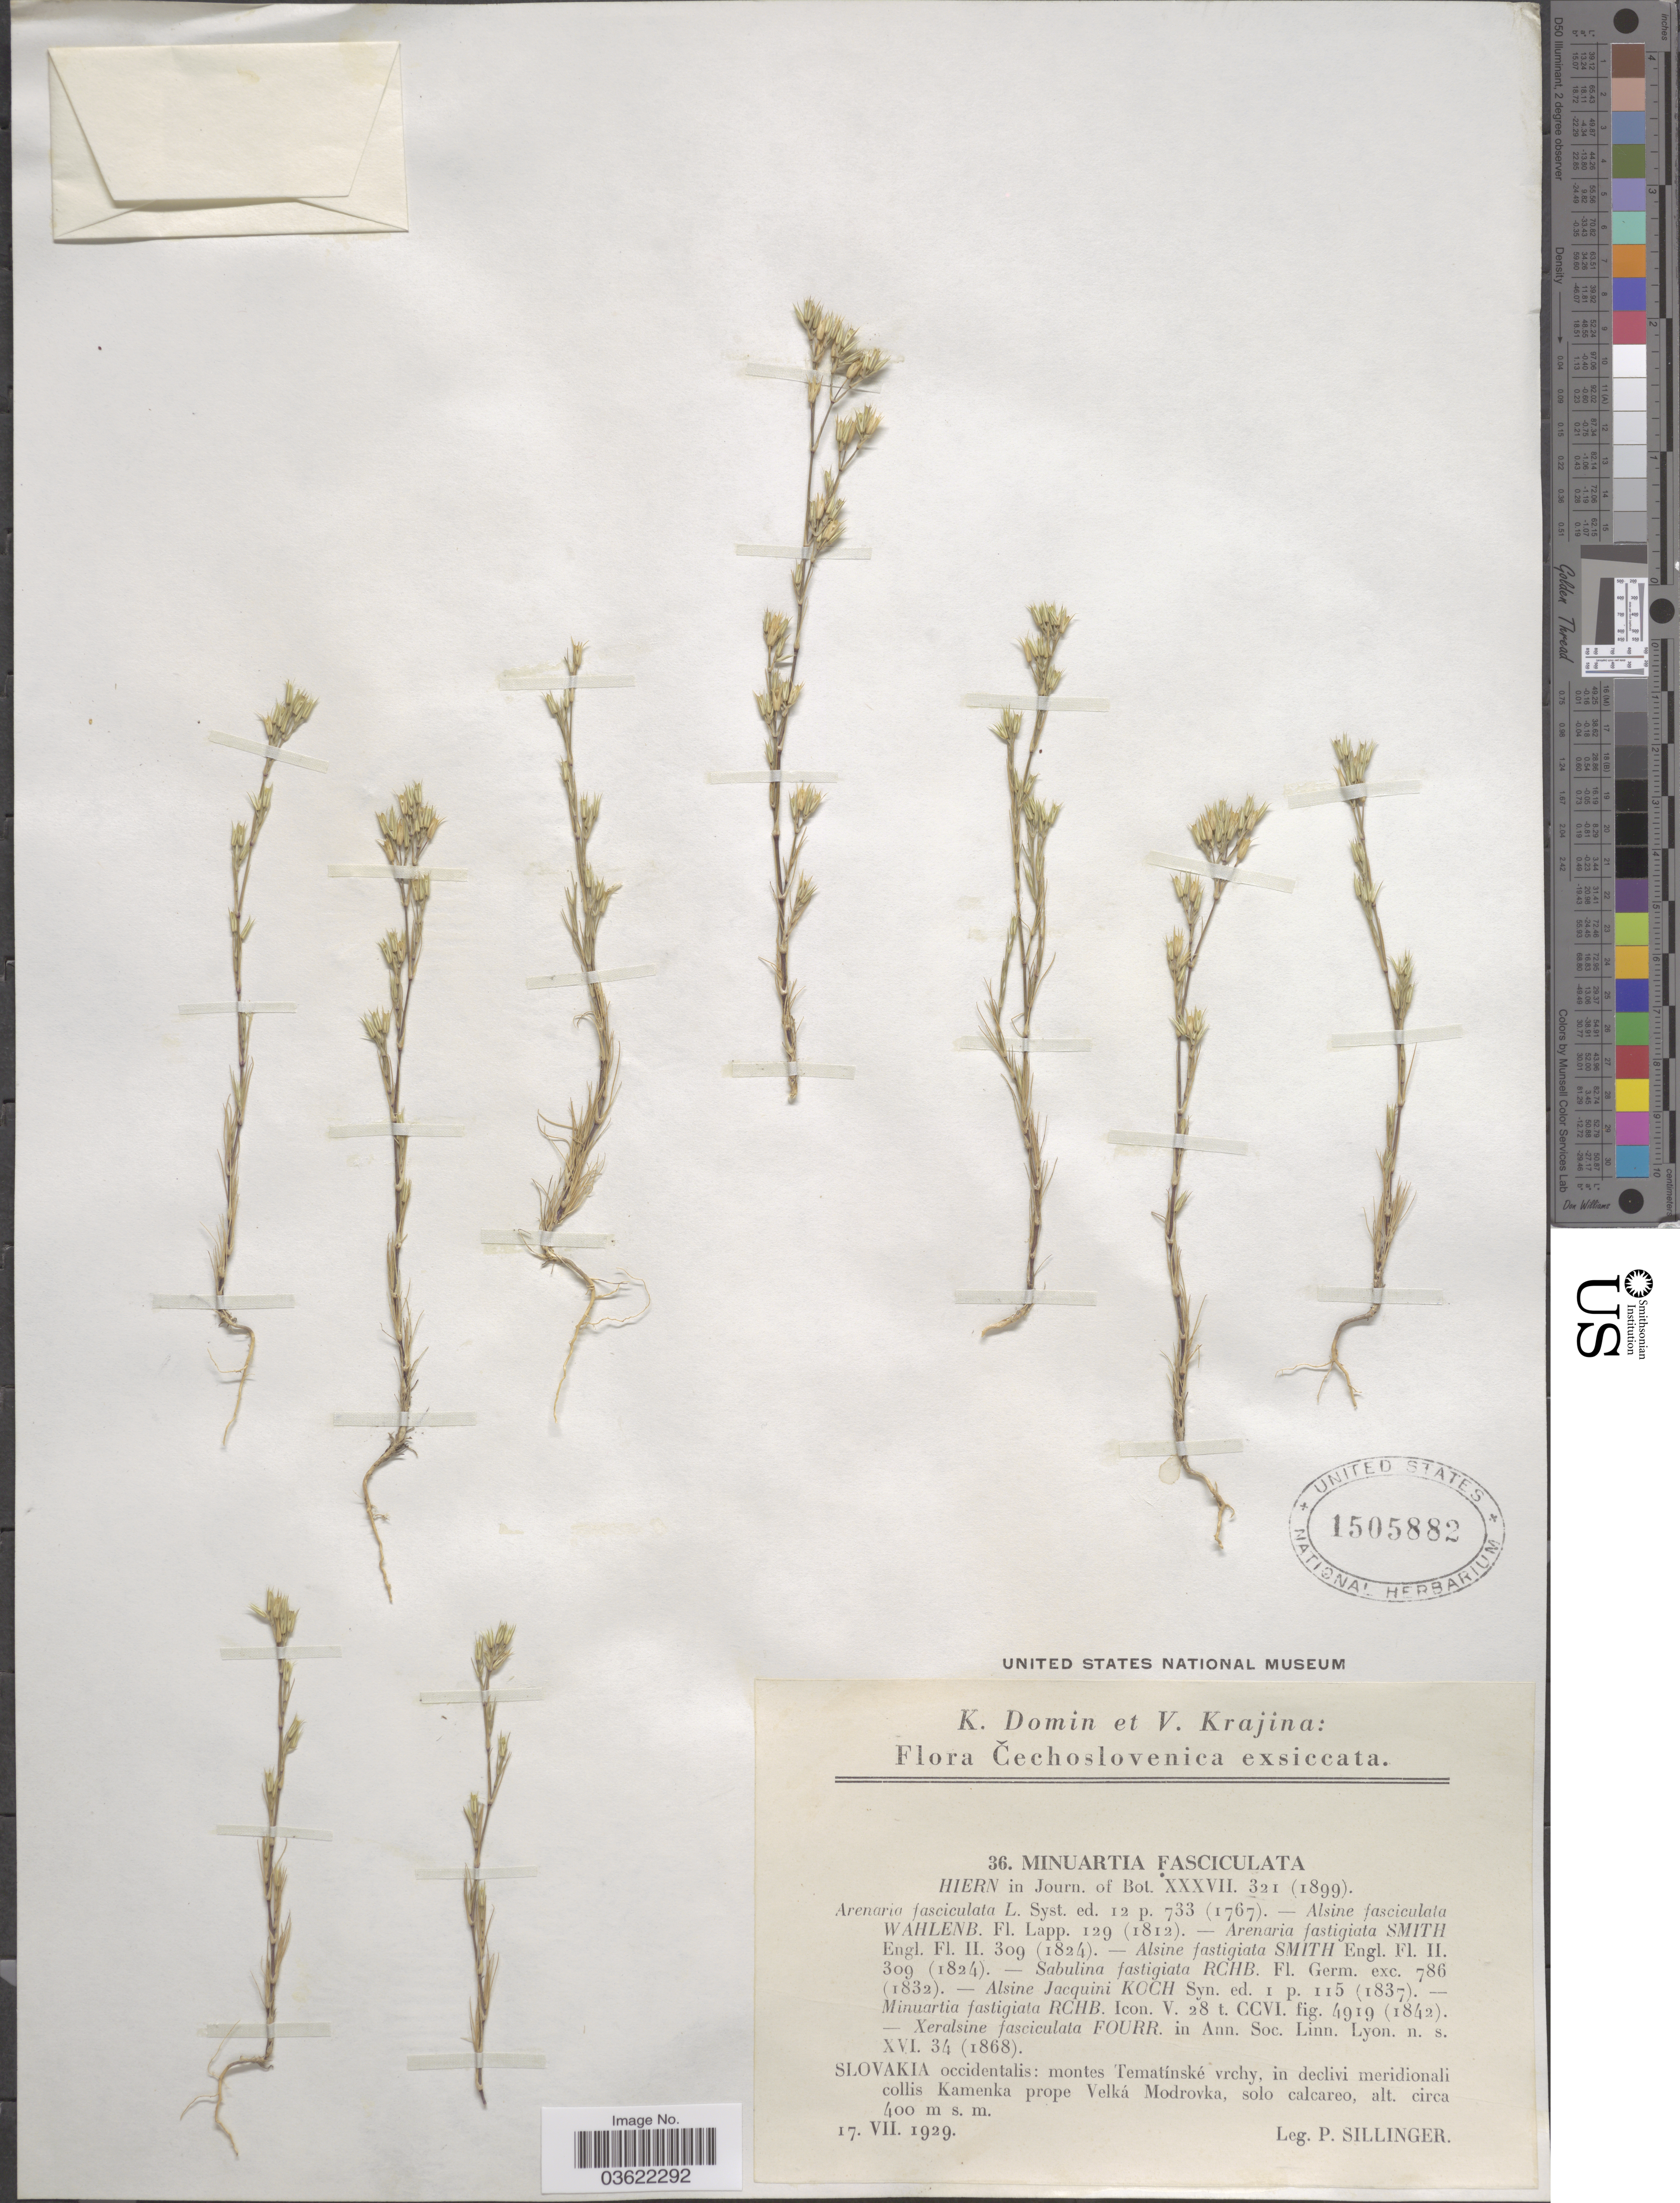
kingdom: Plantae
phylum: Tracheophyta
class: Magnoliopsida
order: Caryophyllales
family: Caryophyllaceae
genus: Arenaria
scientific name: Arenaria fasciculata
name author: L.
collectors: P. Sillinger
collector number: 36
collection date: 1929-07-17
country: Slovakia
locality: Čechoslovenica. Slovakia occidentalis: montes Tematínské vrchy, in declivi meridionali collis Kamenka prope Velká Modrovka.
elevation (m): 400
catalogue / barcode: US 1505882